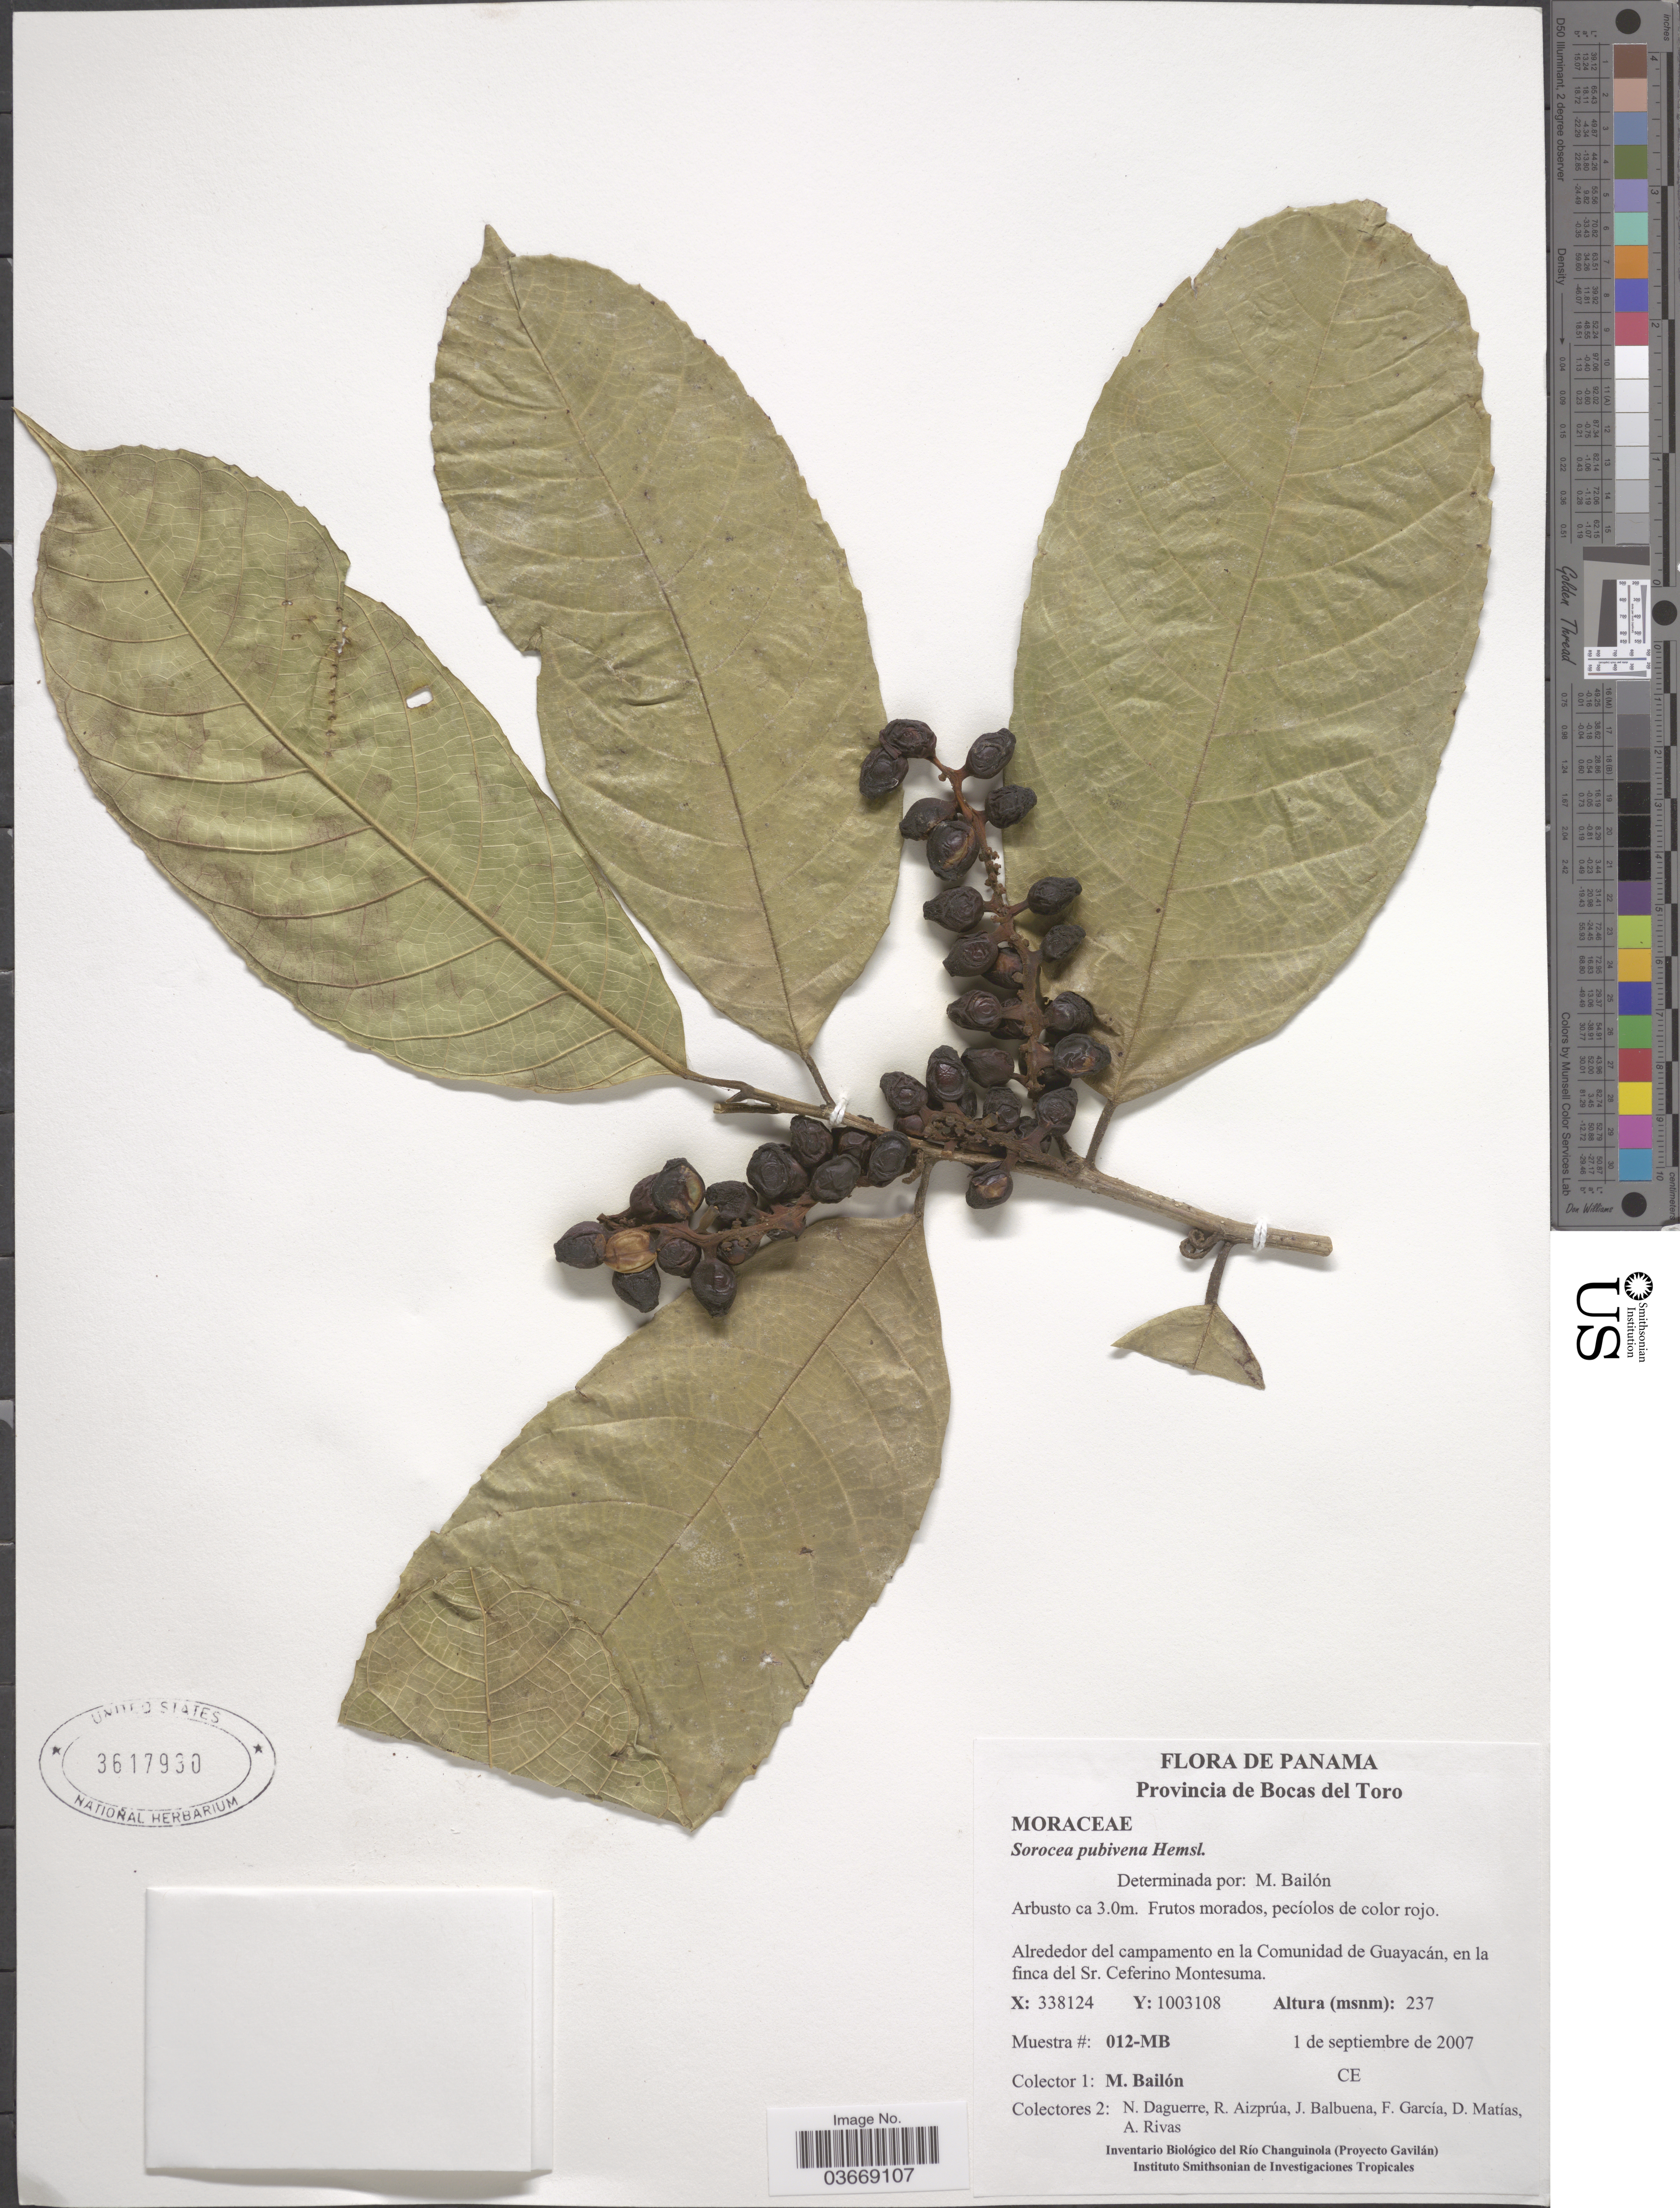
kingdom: Plantae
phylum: Tracheophyta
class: Magnoliopsida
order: Rosales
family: Moraceae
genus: Sorocea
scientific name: Sorocea pubivena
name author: Hemsl.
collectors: M. Bailón, N. Daguerre, R. Aizprúa, J. Balbuena & et al.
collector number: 012-MB?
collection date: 2007-09-01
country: Panama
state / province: Bocas del Toro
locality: Alrededor del campamento en la Comunidad de Guayacán, en la finca del Sr. Ceferino Montesuma. X: 338124 Y: 1003108.?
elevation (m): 237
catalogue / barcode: US 3617930